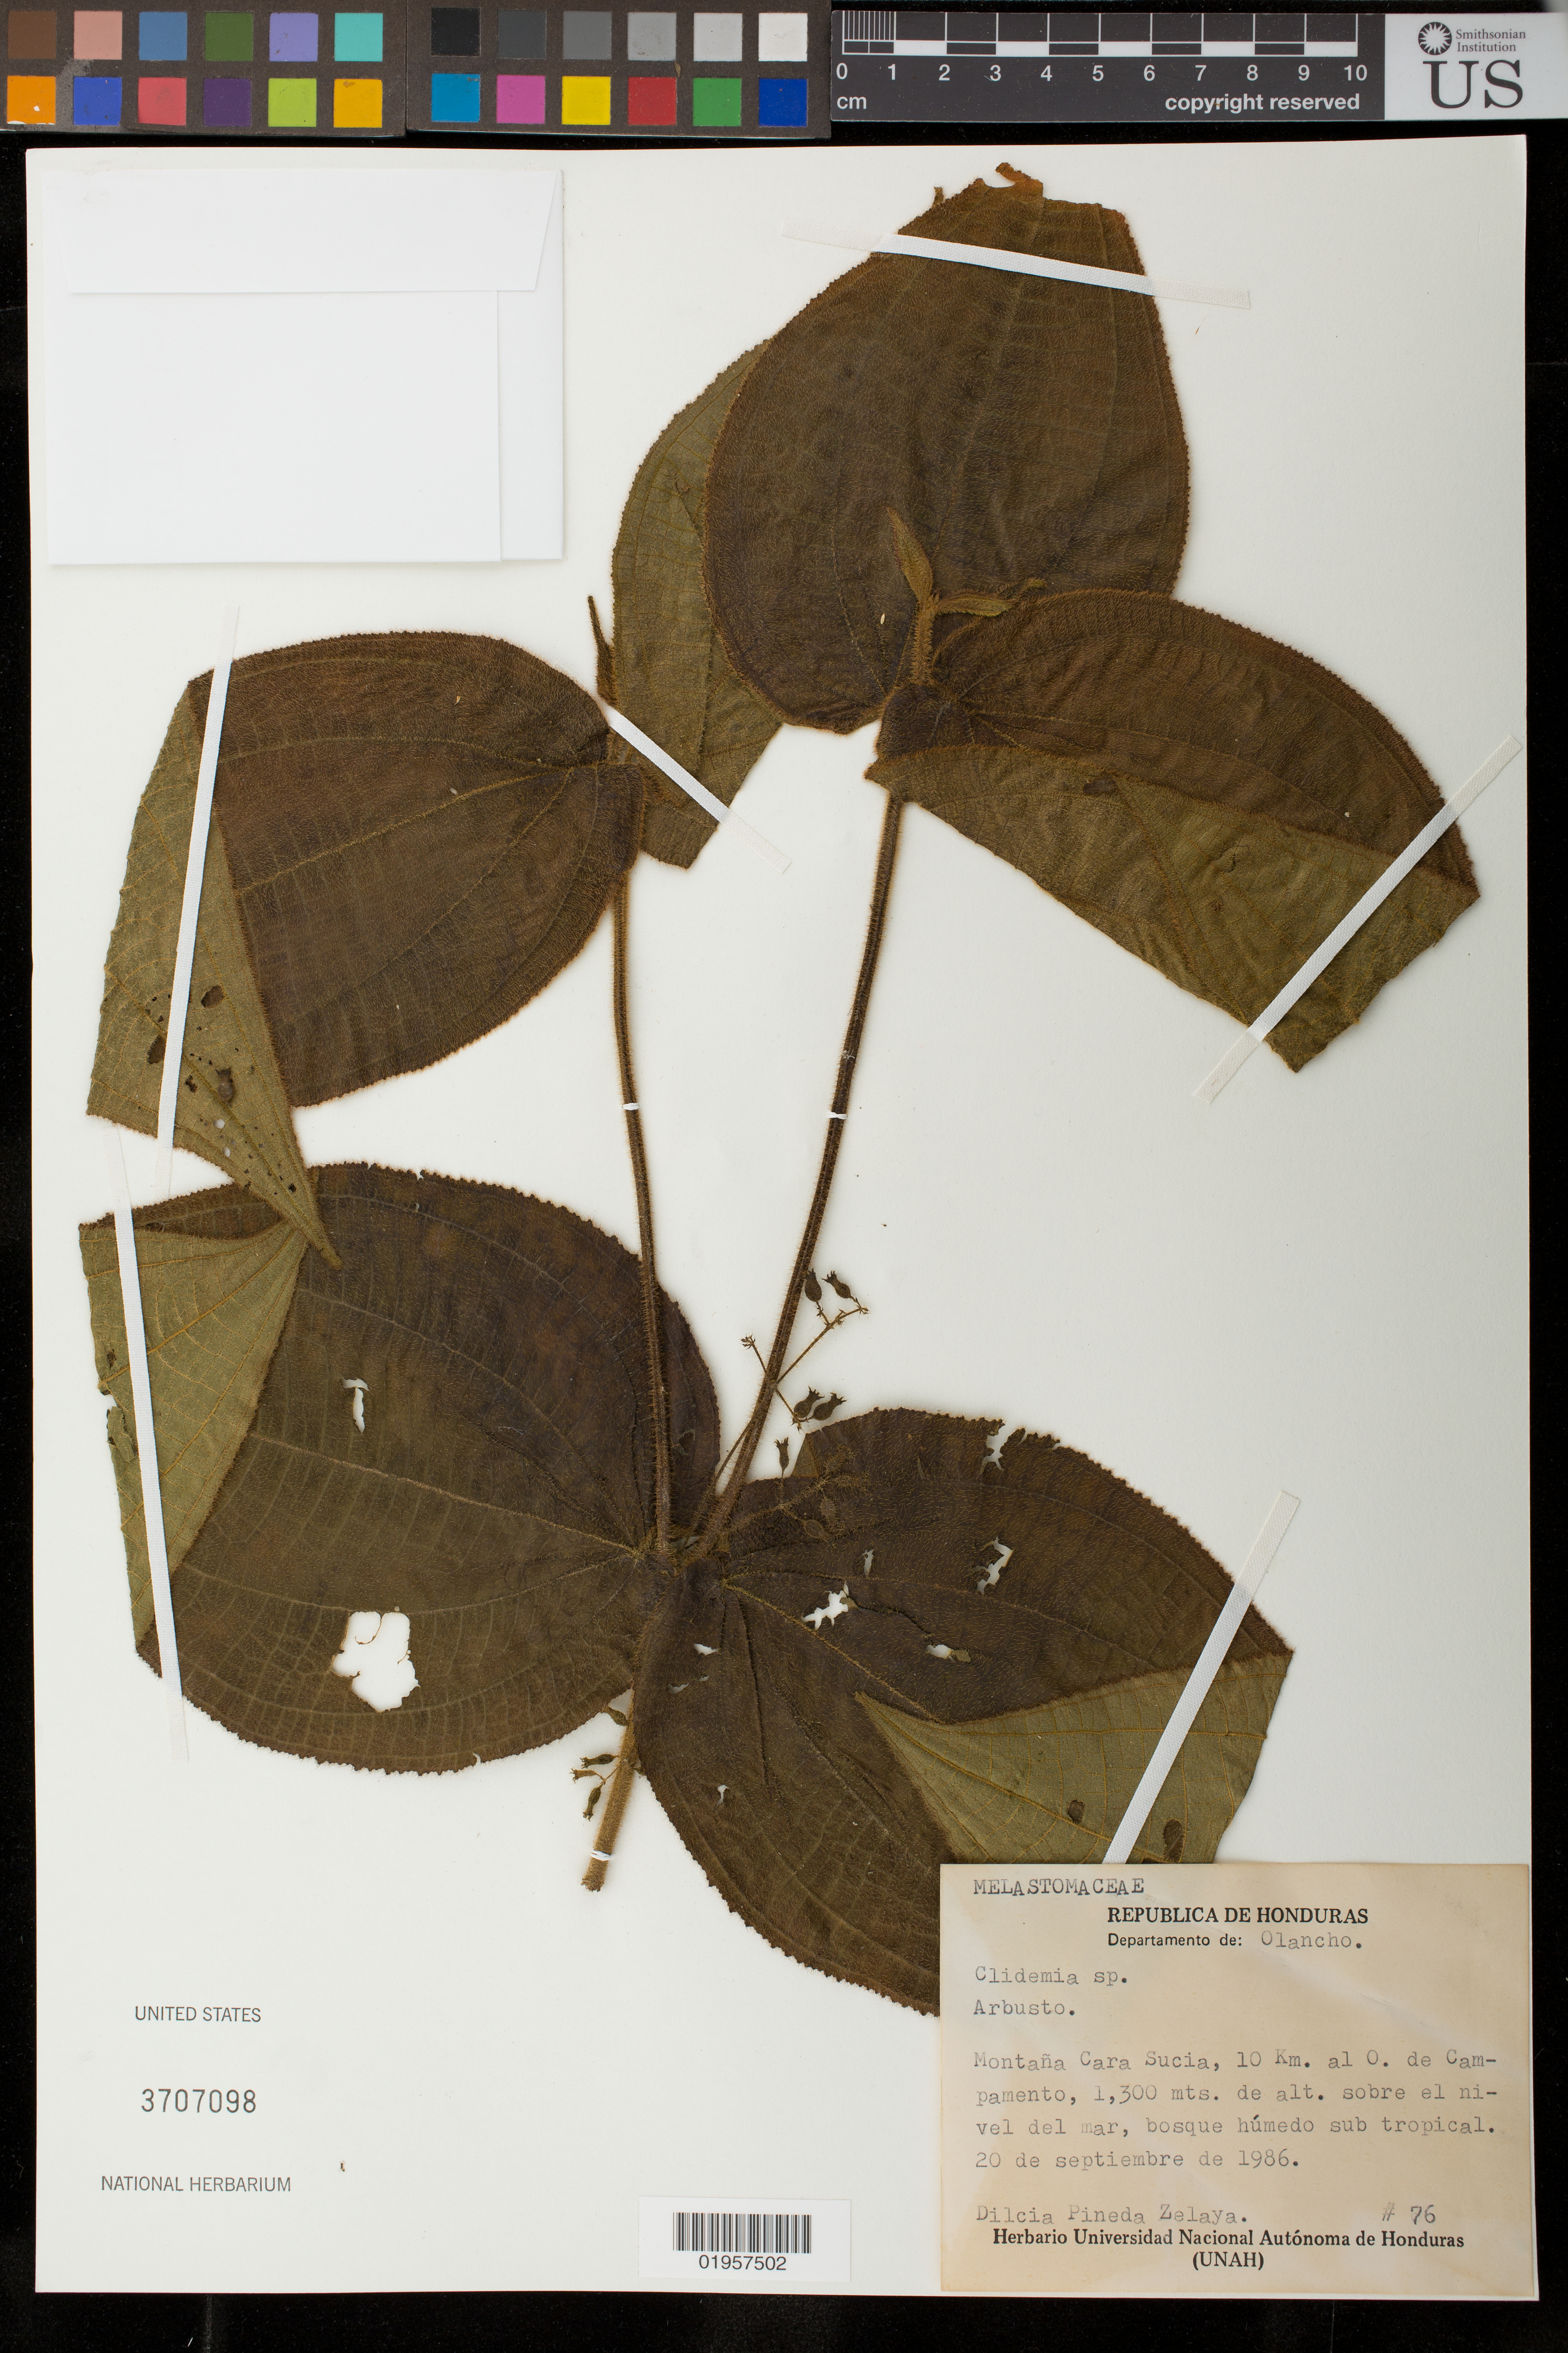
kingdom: Plantae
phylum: Tracheophyta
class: Magnoliopsida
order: Myrtales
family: Melastomataceae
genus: Miconia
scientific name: Miconia domociliata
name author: Michelang.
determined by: Michelangeli, F. A.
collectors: D. Zelaya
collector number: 76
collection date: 1986-09-20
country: Honduras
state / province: Olancho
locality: Montaña Cara Sucia, 10 km al O de Campamento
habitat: Bosque humedo tropical; sobre el nivel del mar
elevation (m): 1300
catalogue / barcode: US 3707098